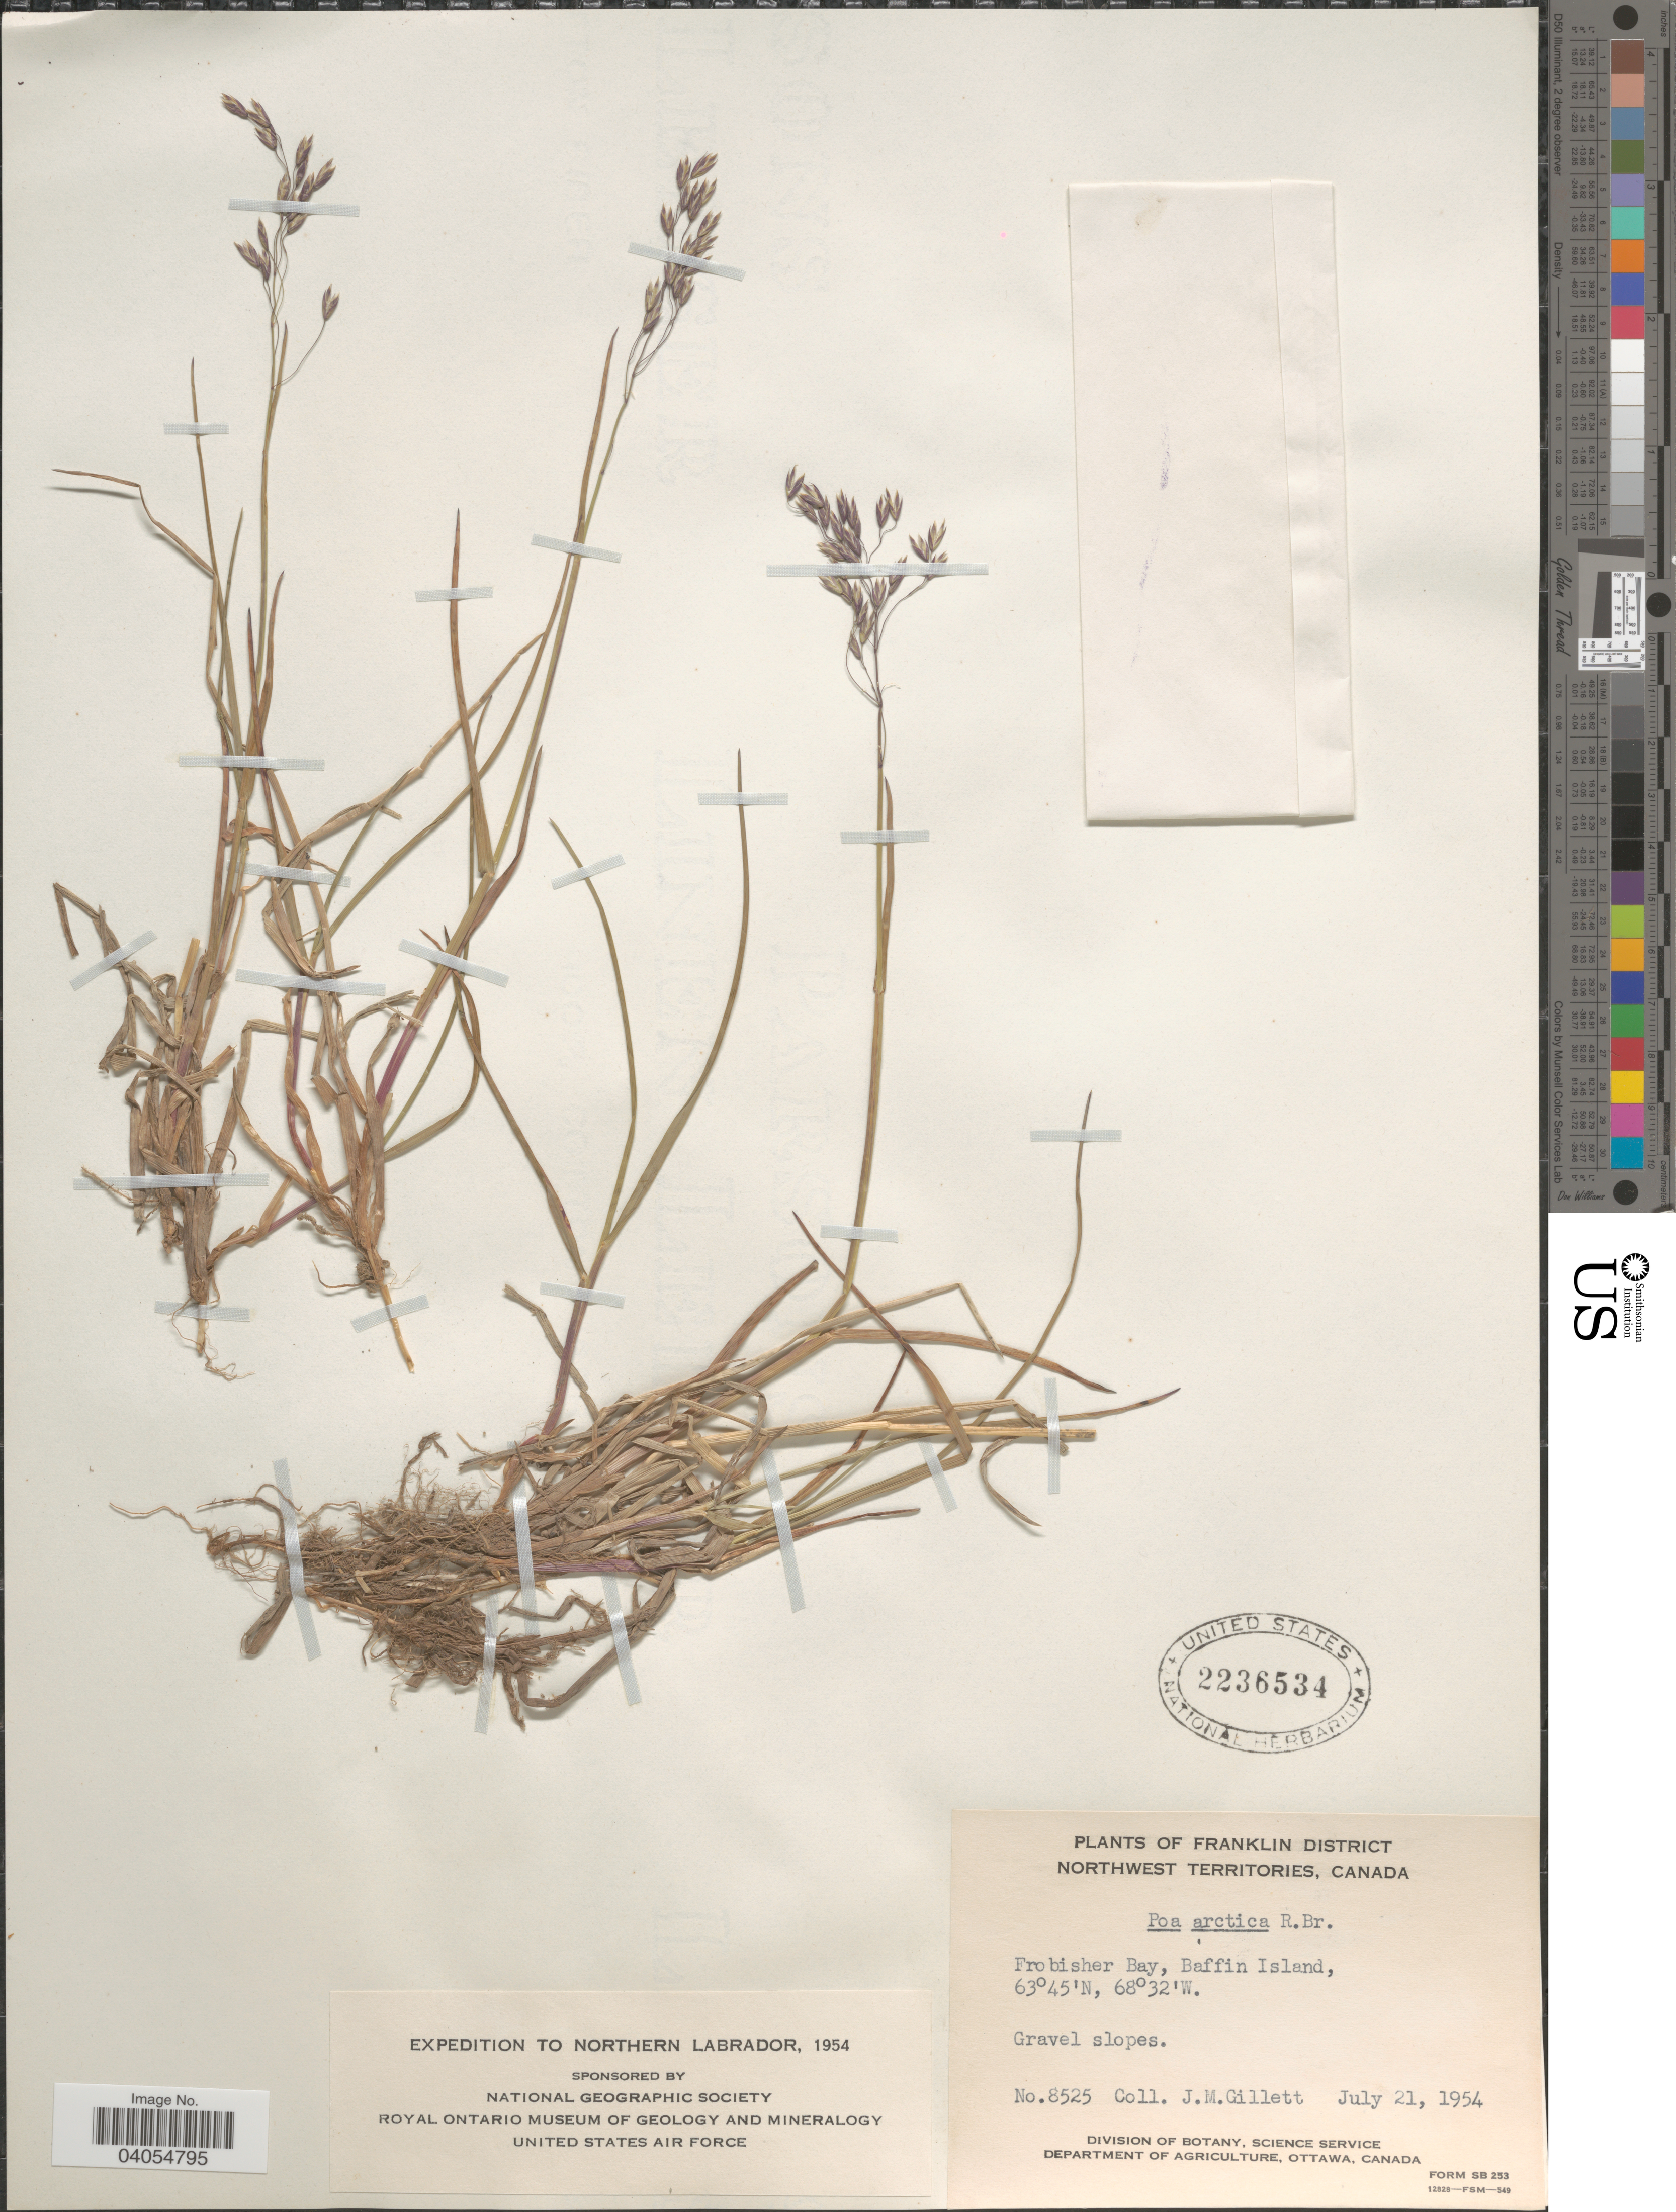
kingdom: Plantae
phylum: Tracheophyta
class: Liliopsida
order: Poales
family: Poaceae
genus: Poa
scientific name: Poa arctica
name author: R. Br.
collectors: J. M. Gillett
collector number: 8525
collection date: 1954-07-21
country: Canada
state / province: Northwest Territories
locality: Franklin District. Frobisher Bay, Baffin Island. Northern Labrador.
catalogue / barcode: US 2236534